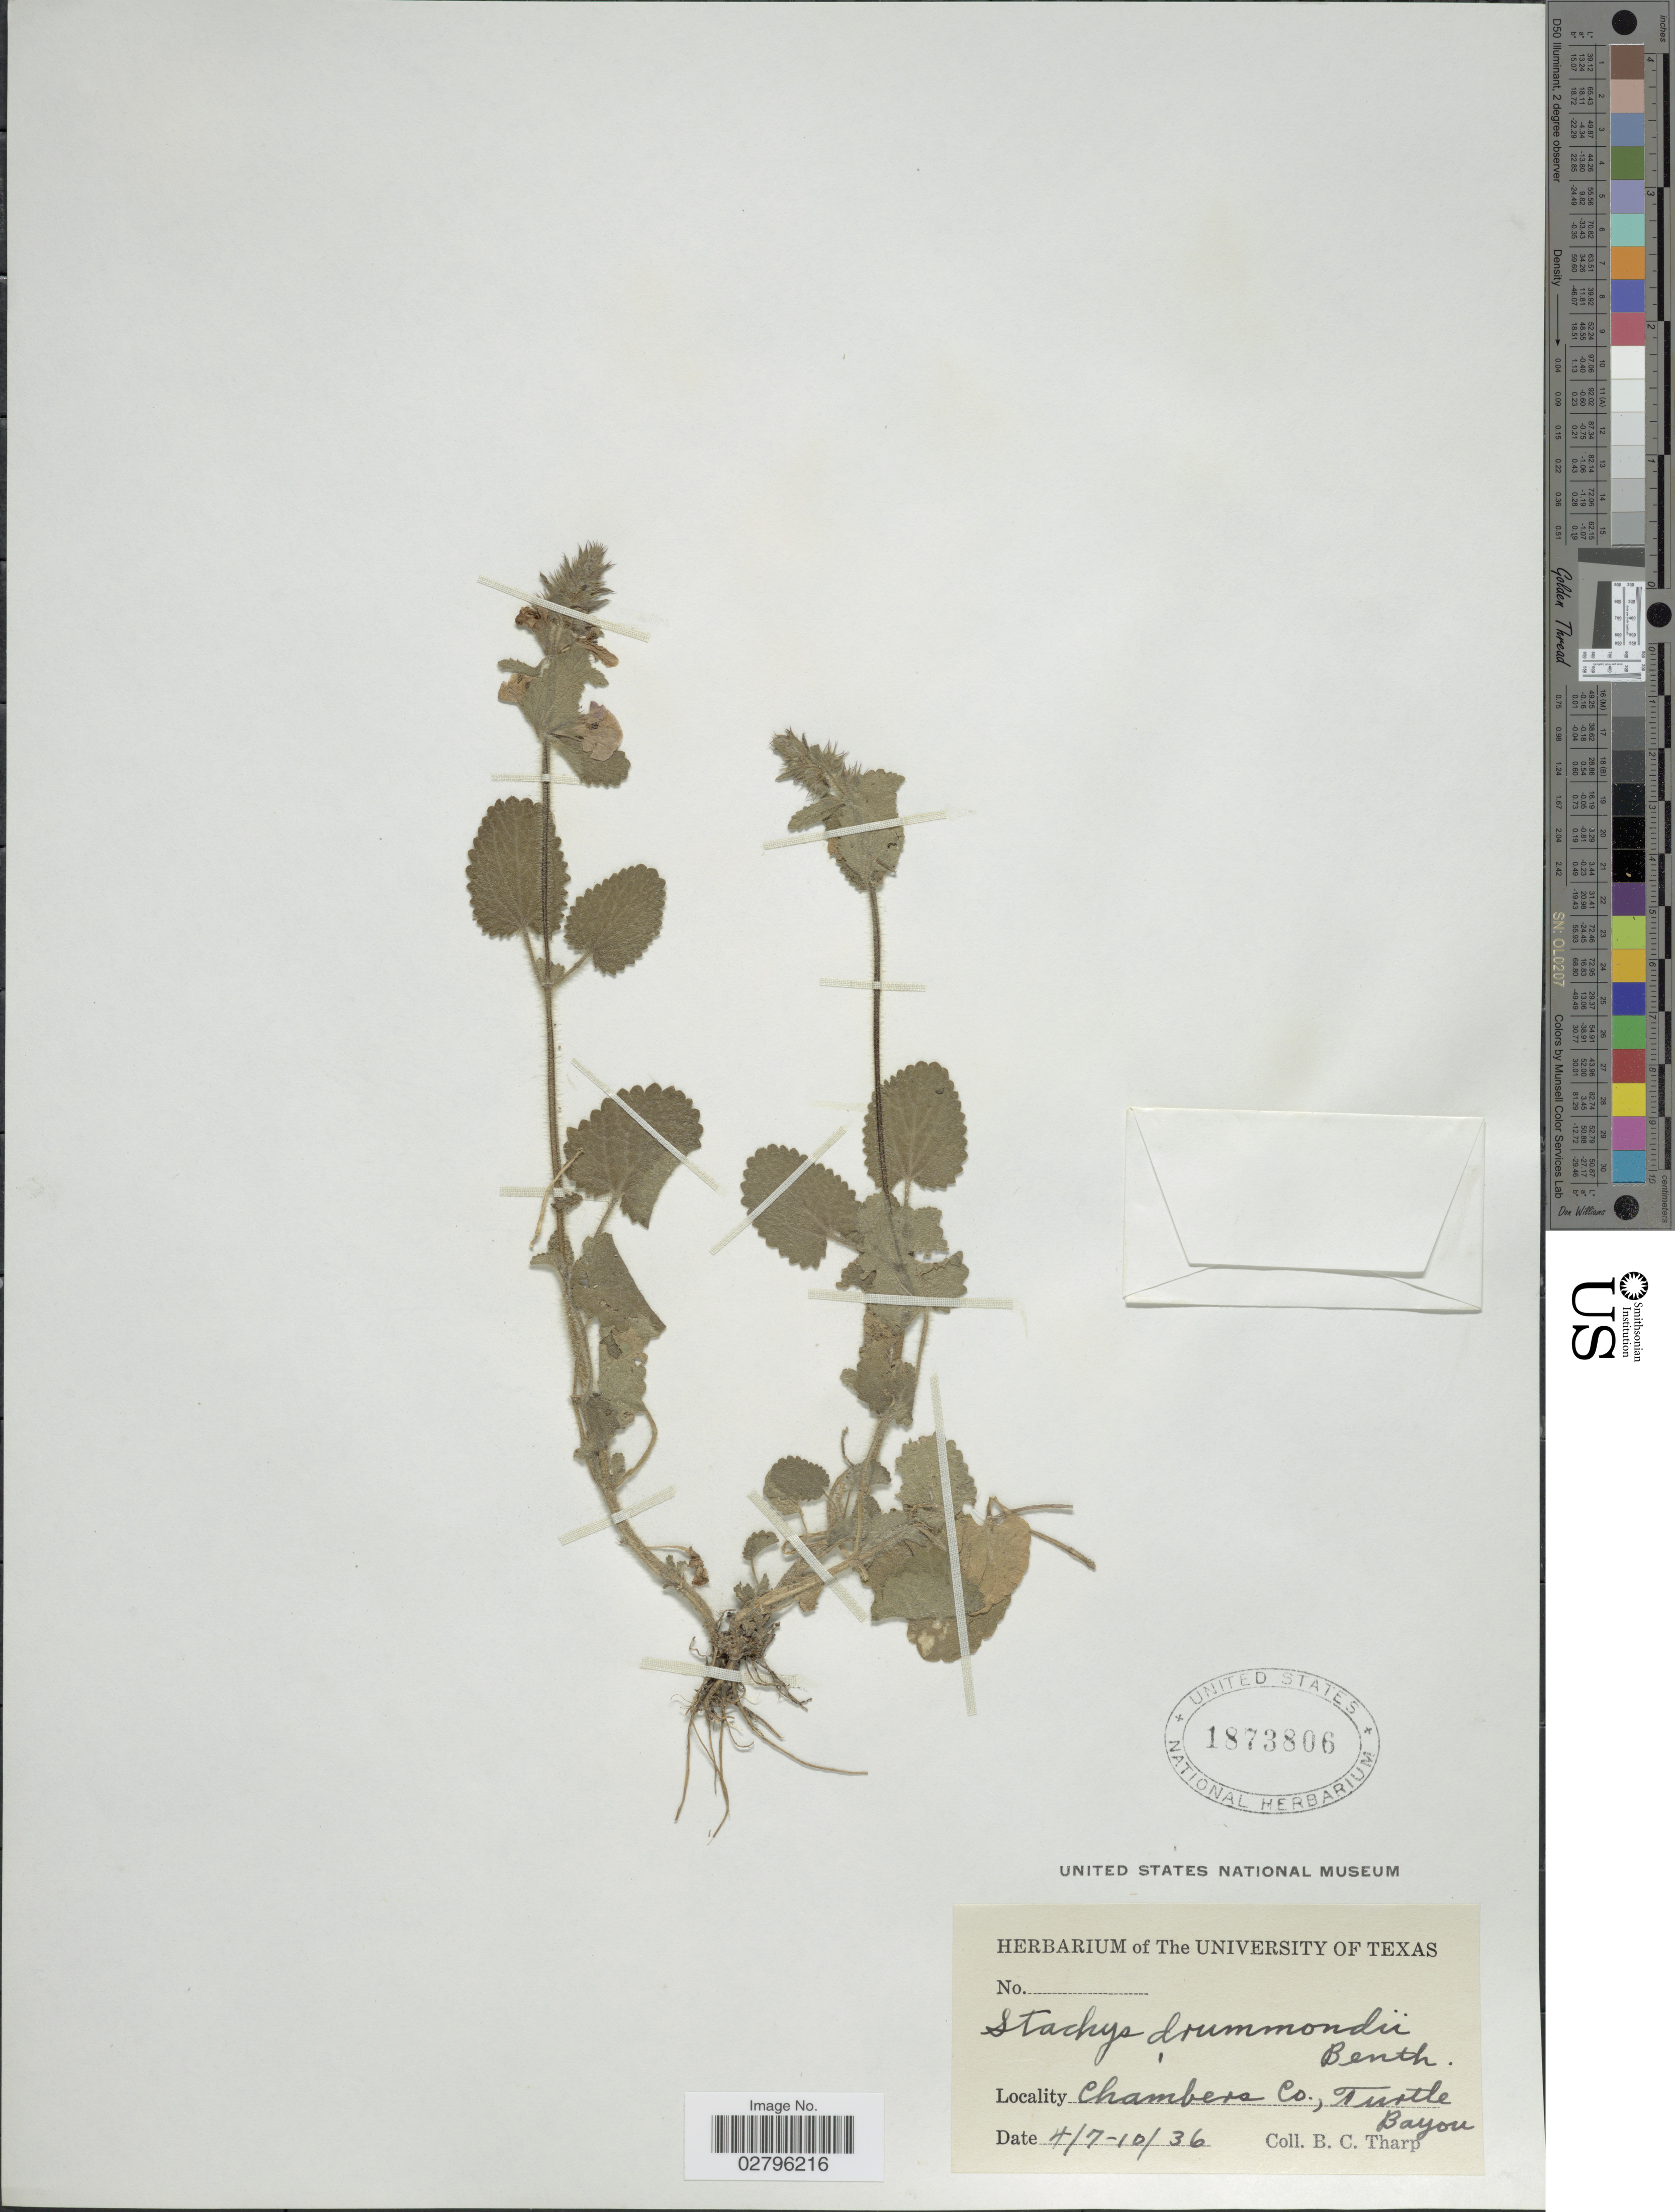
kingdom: Plantae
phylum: Tracheophyta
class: Magnoliopsida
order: Lamiales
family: Lamiaceae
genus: Stachys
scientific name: Stachys drummondii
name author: Benth.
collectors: B. C. Tharp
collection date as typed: Transcribed d/m/y: 7/4/36 to 10/4/36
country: United States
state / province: Texas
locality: Chambers Co., Turtle Bayon.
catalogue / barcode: US 1873806